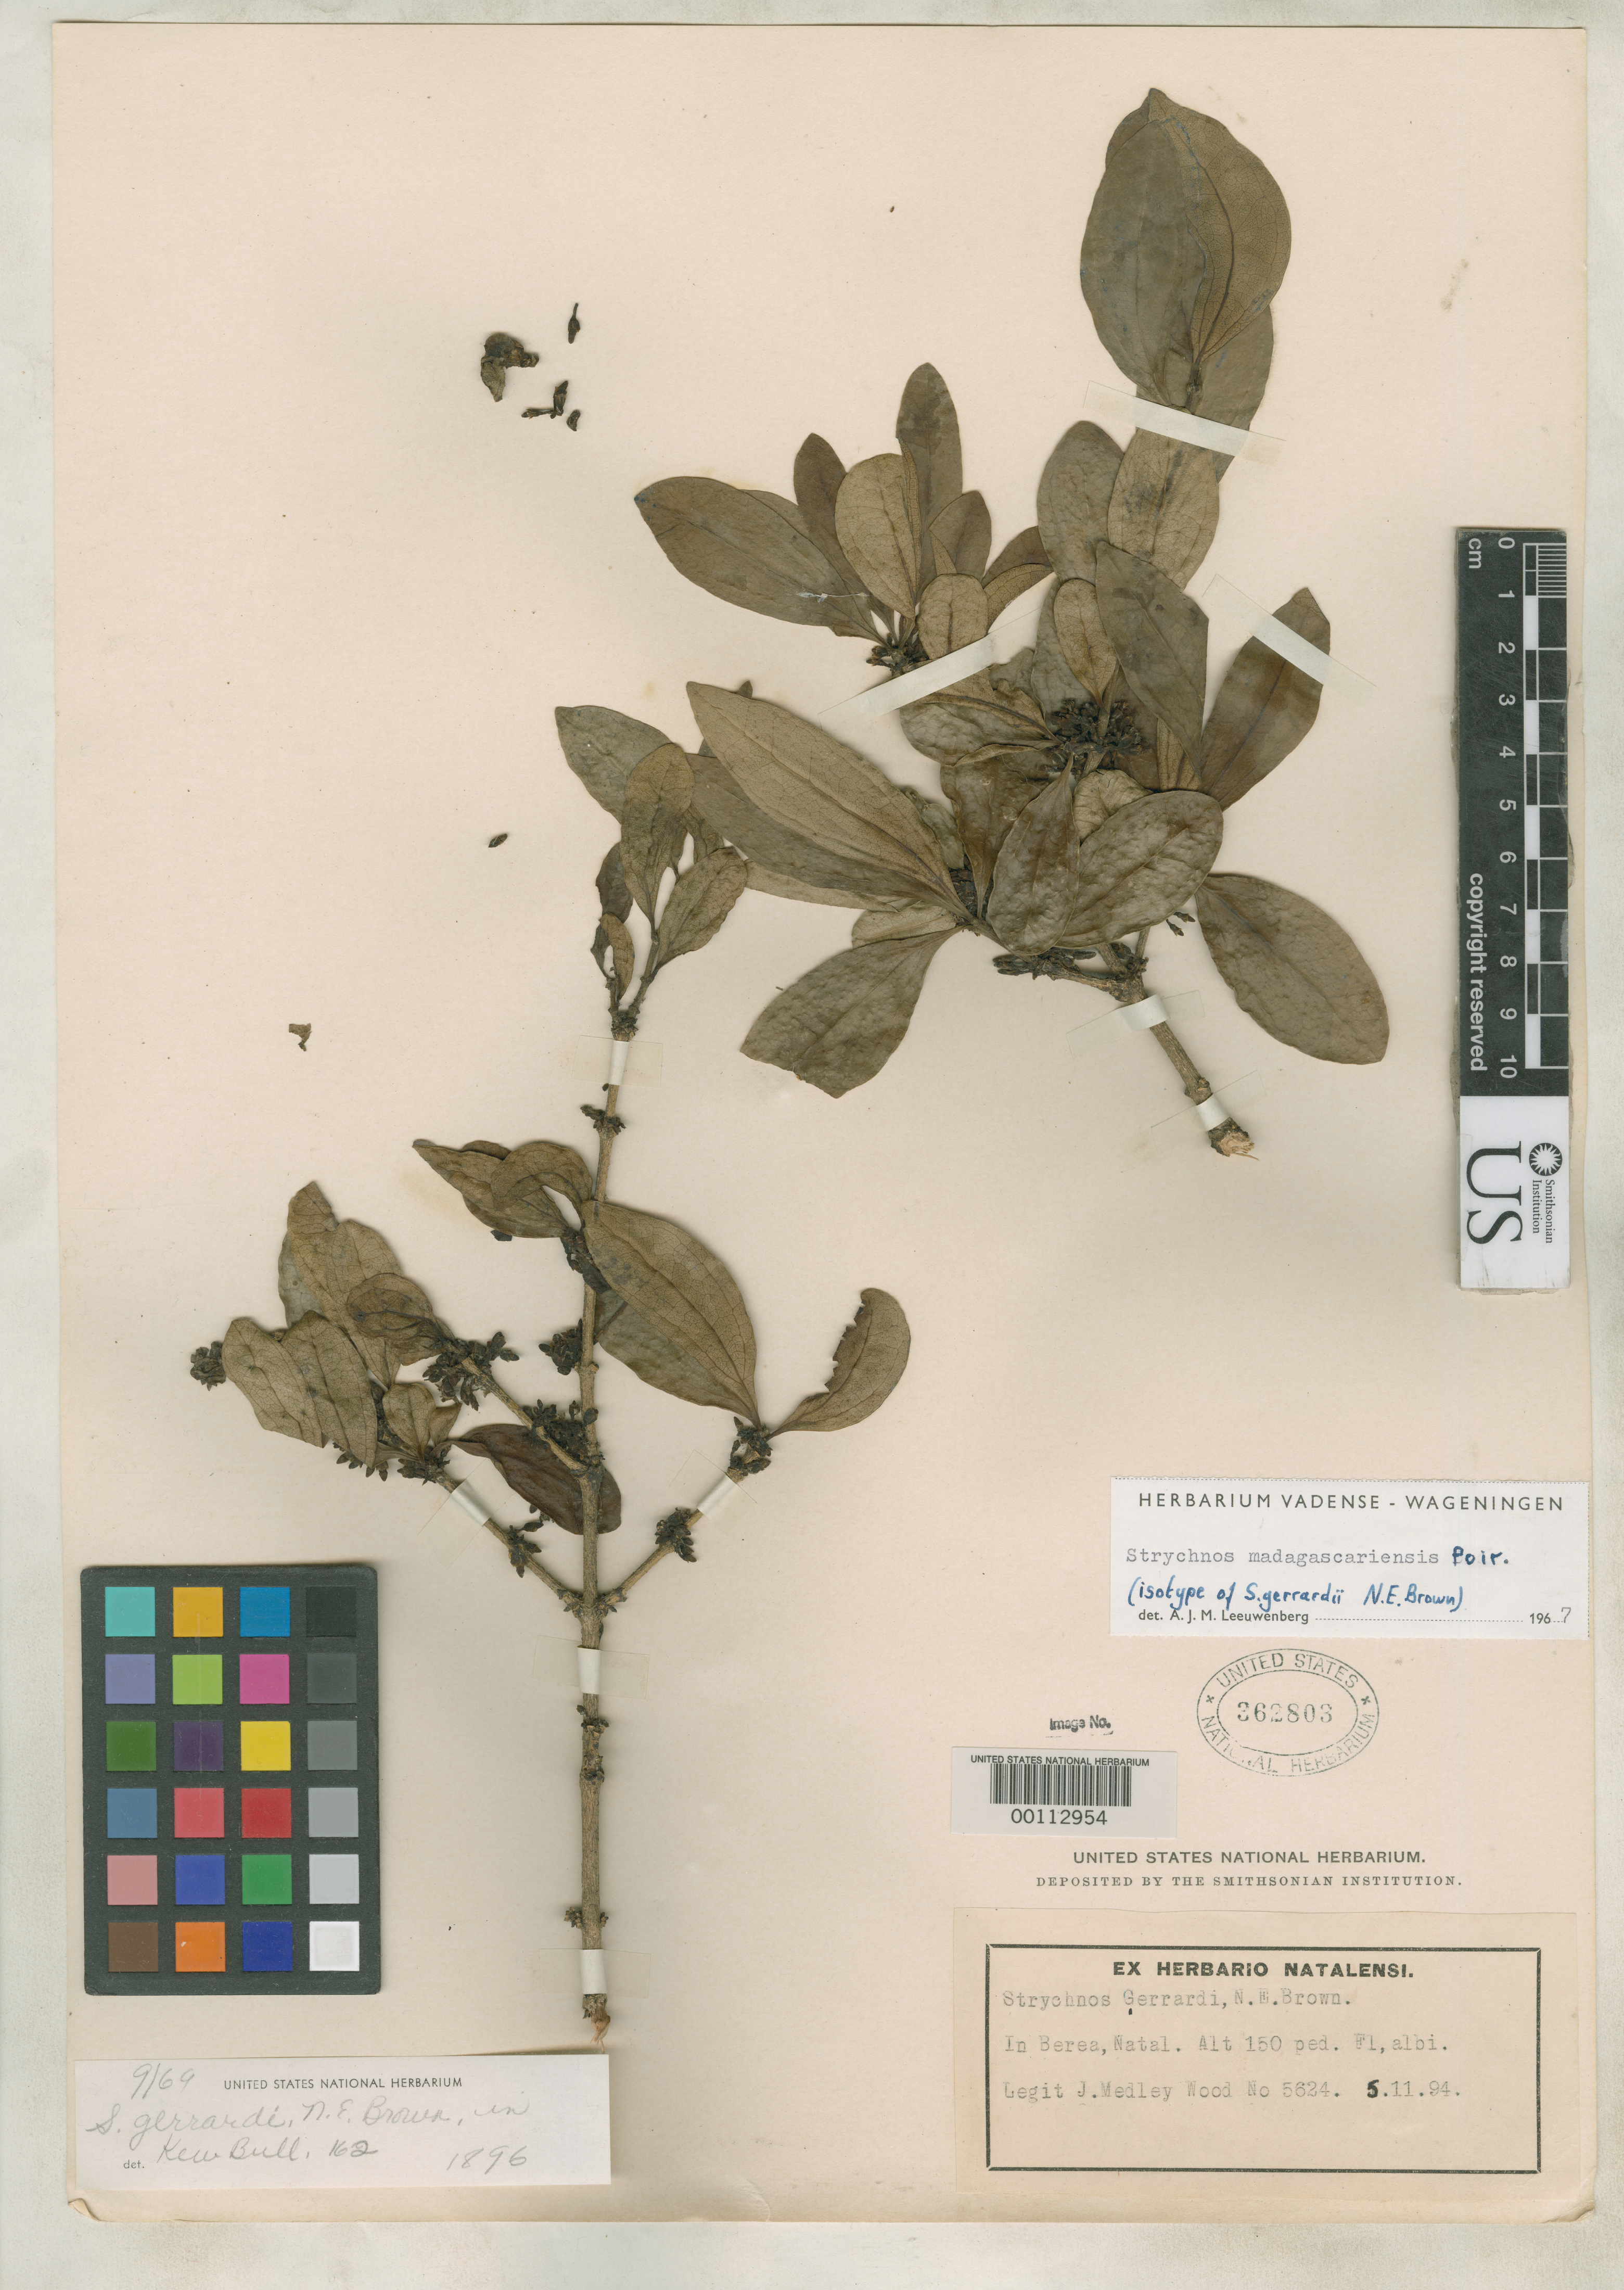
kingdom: Plantae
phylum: Tracheophyta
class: Magnoliopsida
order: Gentianales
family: Loganiaceae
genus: Strychnos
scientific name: Strychnos gerrardii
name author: N.E. Br.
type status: Isotype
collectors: J. M. Wood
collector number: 5624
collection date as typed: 11 May 1894 or 05 Nov 1894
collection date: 1894-05-11 or 1894-11-05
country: South Africa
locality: Natal, Berea.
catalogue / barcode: US 362803